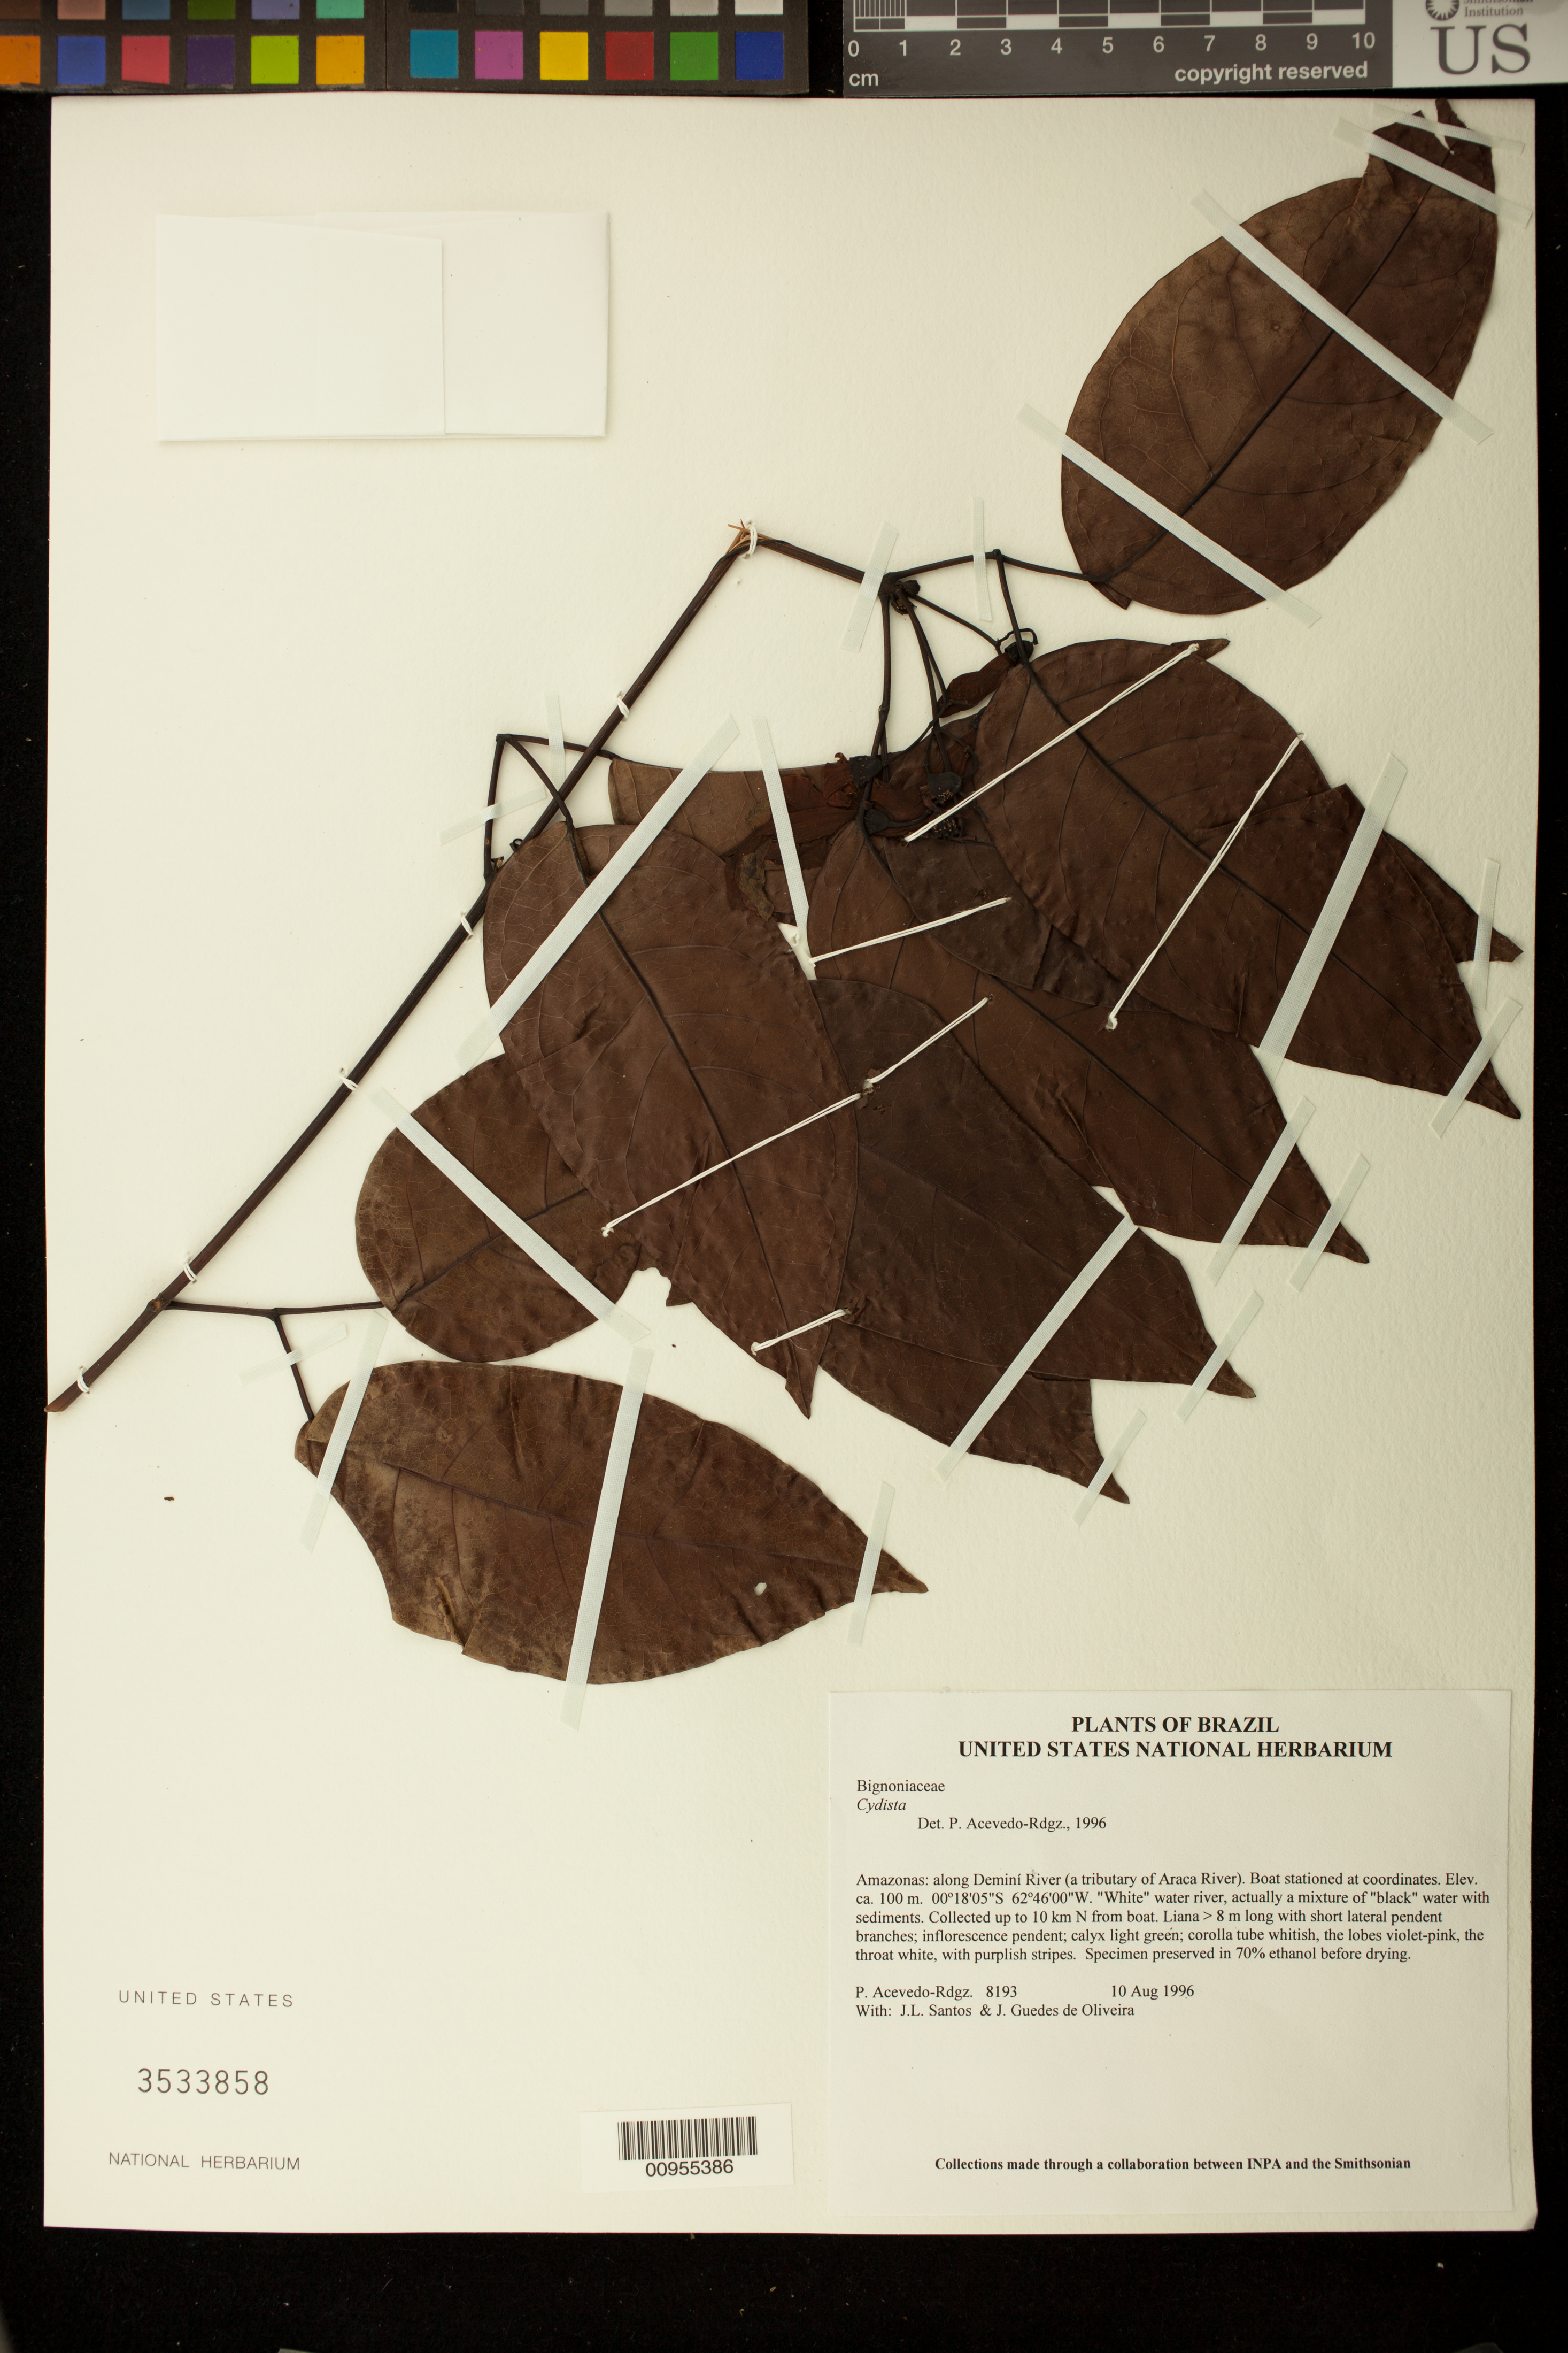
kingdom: Plantae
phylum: Tracheophyta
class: Magnoliopsida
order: Lamiales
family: Bignoniaceae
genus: Bignonia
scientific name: Bignonia aequinoctialis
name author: L.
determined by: Strong, M. T., (US), Smithsonian Institution - National Museum of Natural History (UNITED STATES)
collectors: P. Acevedo-Rodr., J. L. Santos & J. Guedes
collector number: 8193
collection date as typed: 10 Aug 1996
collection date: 1996-08-10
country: Brazil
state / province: Amazonas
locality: Amazonas: along Deminí River (a tributary of Araca River). Boat stationed at coordinates.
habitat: "White" water river, actually a mixture of "black" water with sediments. Collected up to 10 km N from boat.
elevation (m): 100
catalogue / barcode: US 3533858